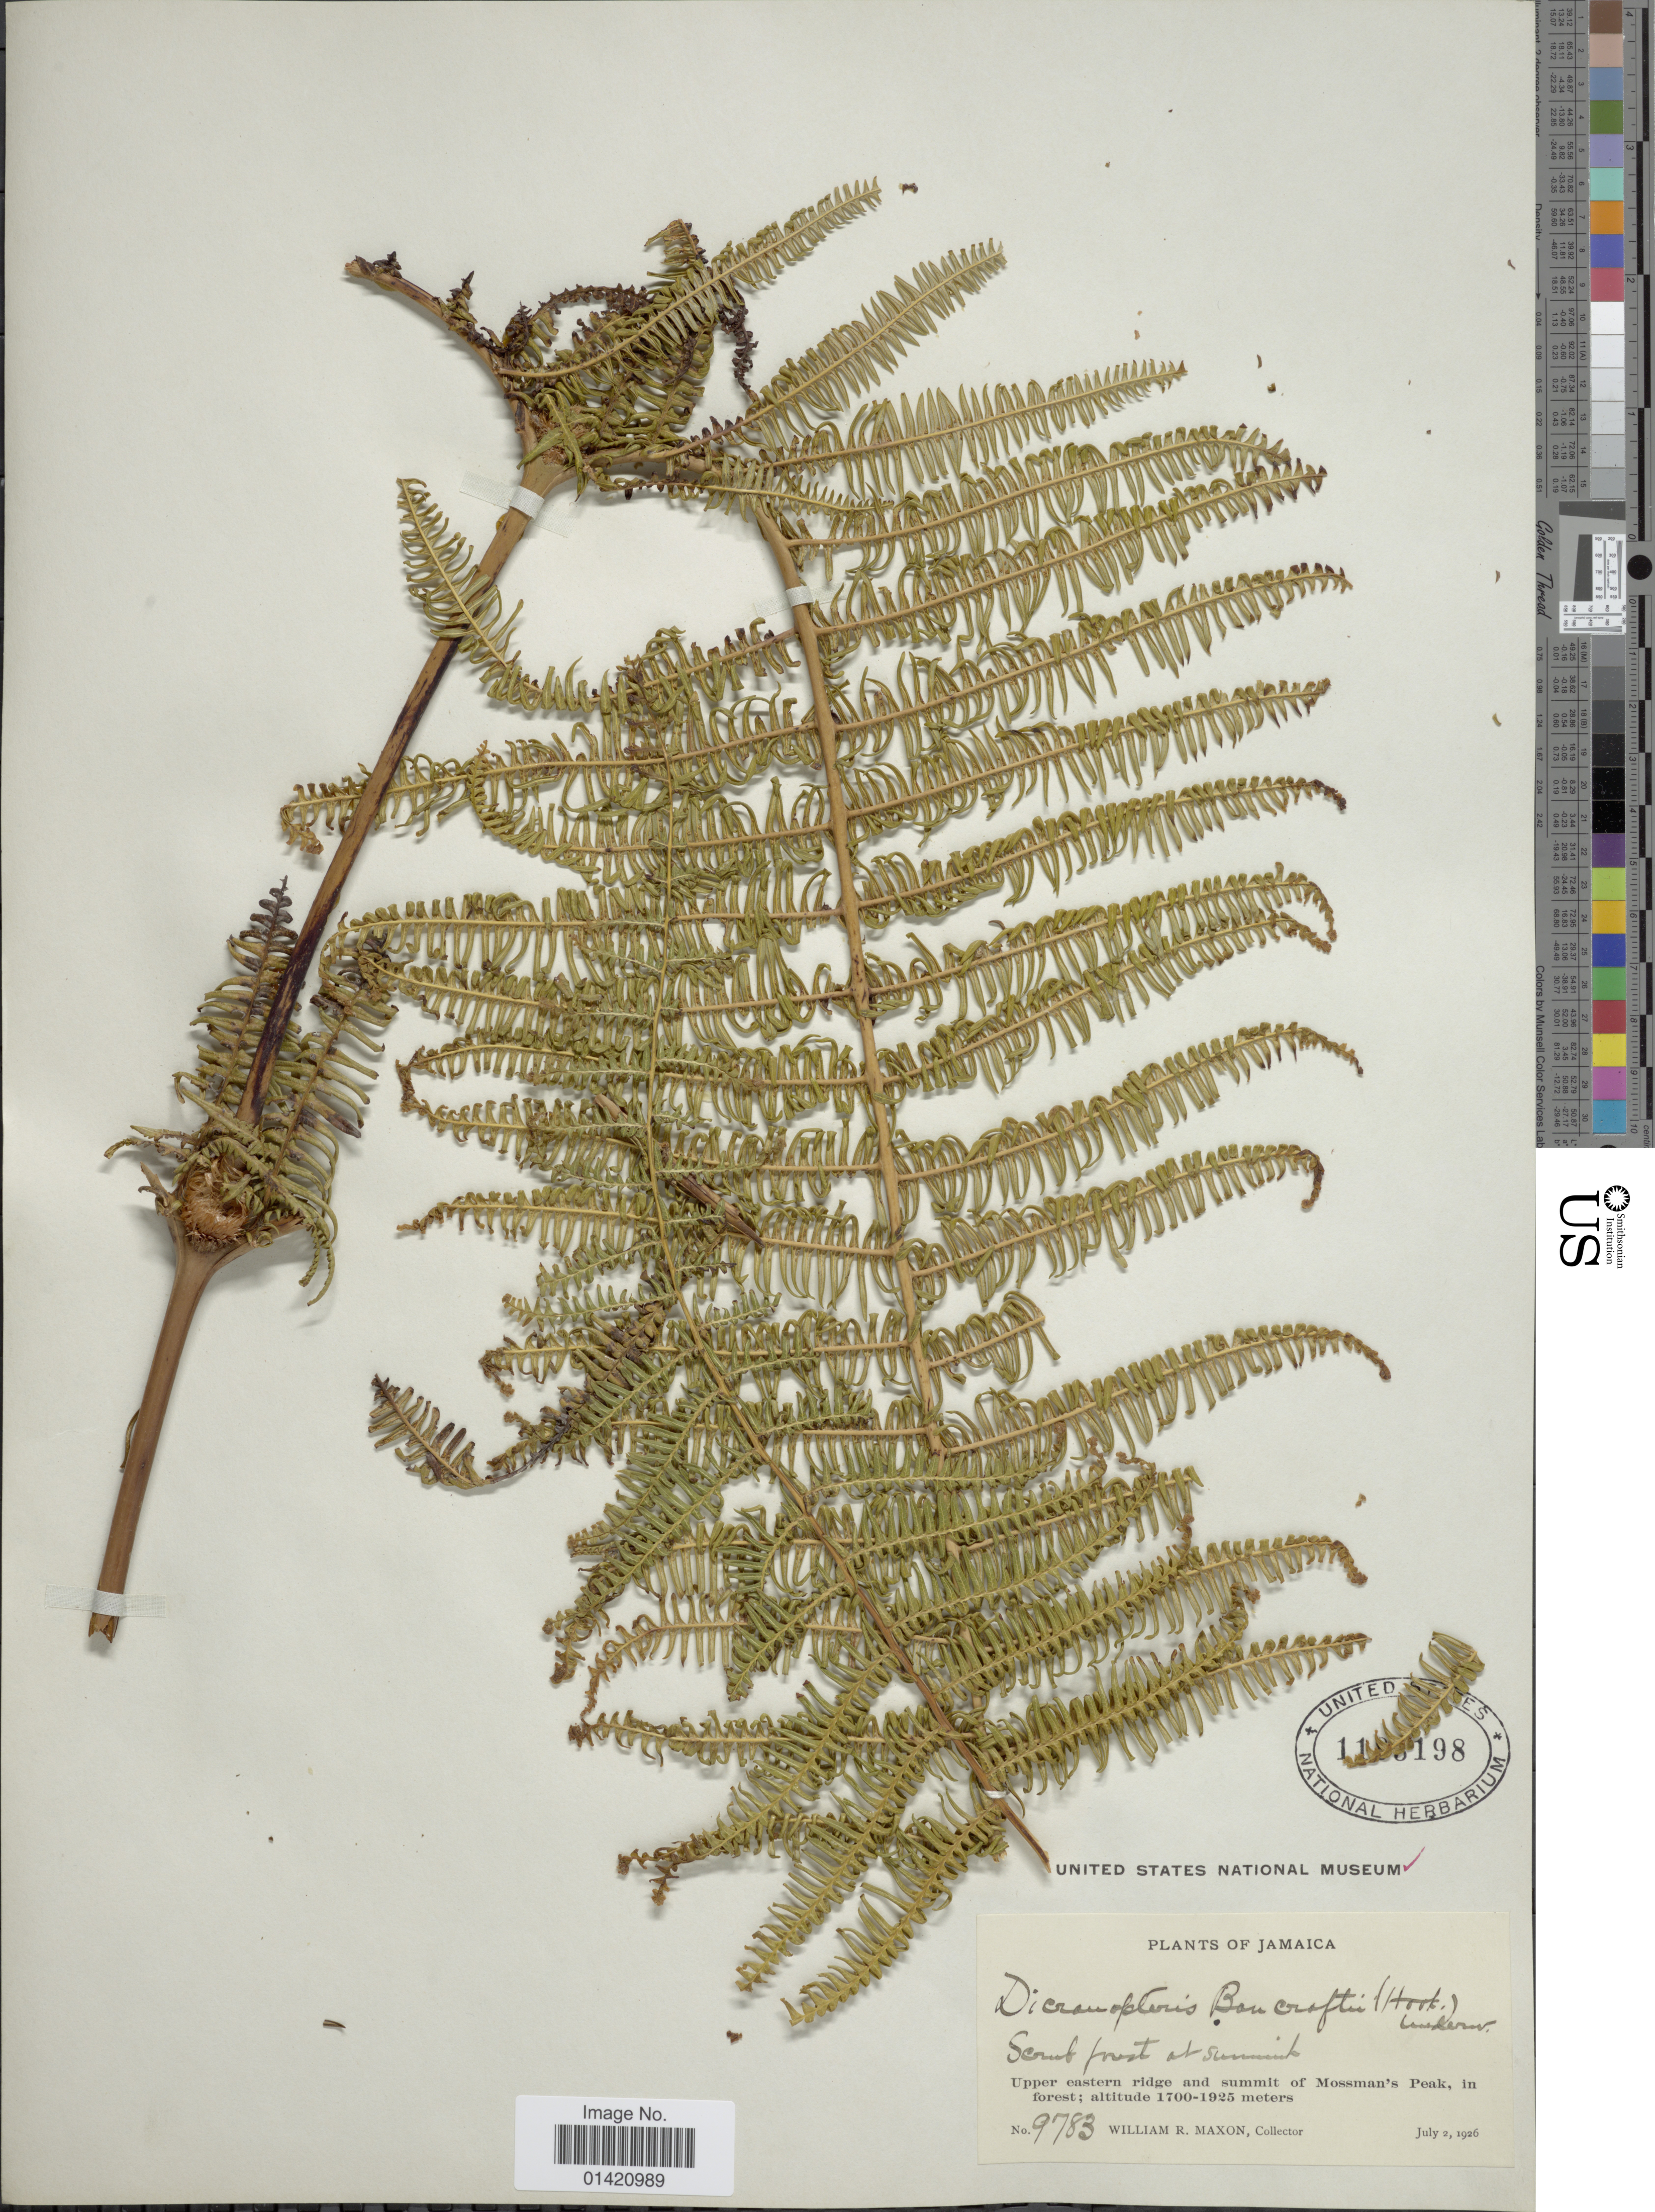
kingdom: Plantae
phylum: Tracheophyta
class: Polypodiopsida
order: Gleicheniales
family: Gleicheniaceae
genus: Diplopterygium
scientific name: Diplopterygium bancroftii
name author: (Hook.) A.R. Sm.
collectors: W. R. Maxon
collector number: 9783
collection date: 1926-07-02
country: Jamaica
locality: Uppern eastern ridge and summit of Mossman's Peak.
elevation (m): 1700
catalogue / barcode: US 1193198